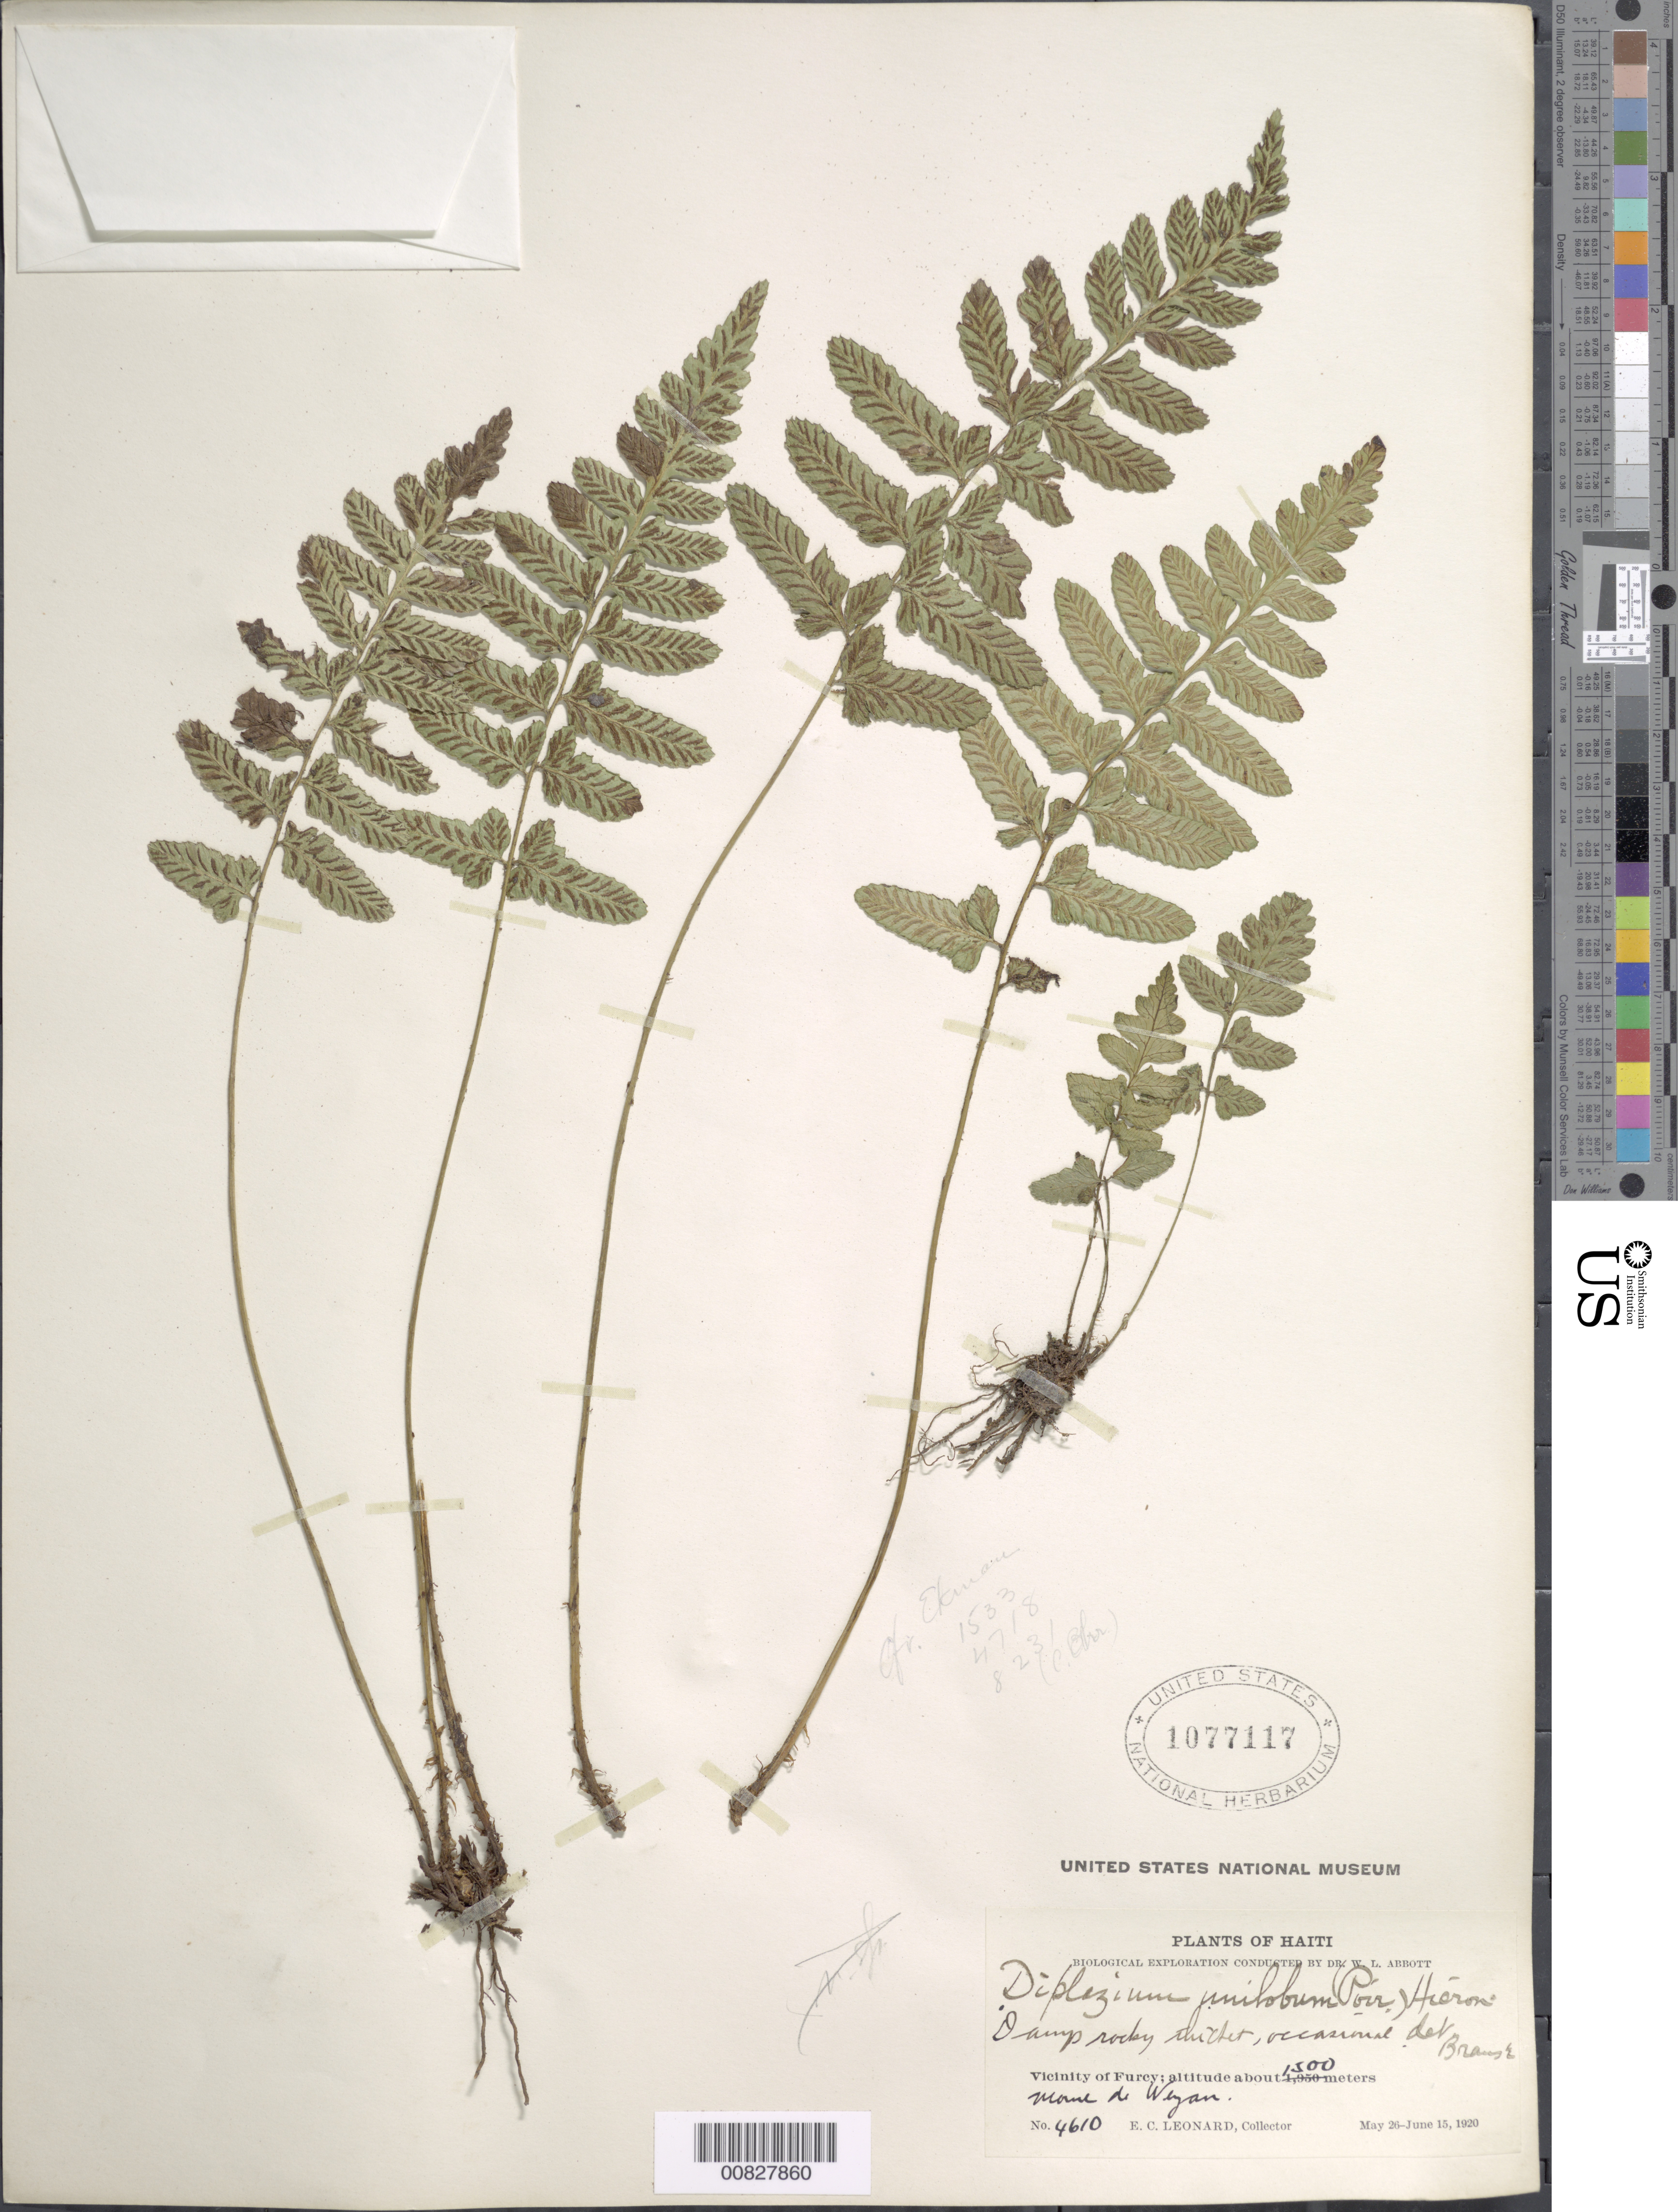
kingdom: Plantae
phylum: Tracheophyta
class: Polypodiopsida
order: Polypodiales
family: Athyriaceae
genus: Diplazium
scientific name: Diplazium unilobum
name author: (Poir.) Hieron.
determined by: Brause, G. G. W.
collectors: E. C. Leonard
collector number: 4610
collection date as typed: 26 May 1920 to 15 Jun 1920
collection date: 1920-05-26/1920-06-15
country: Haiti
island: Hispaniola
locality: Furcy vicinity, Morne de Weyan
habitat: Damp rocky thicket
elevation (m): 1300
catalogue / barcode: US 1077117